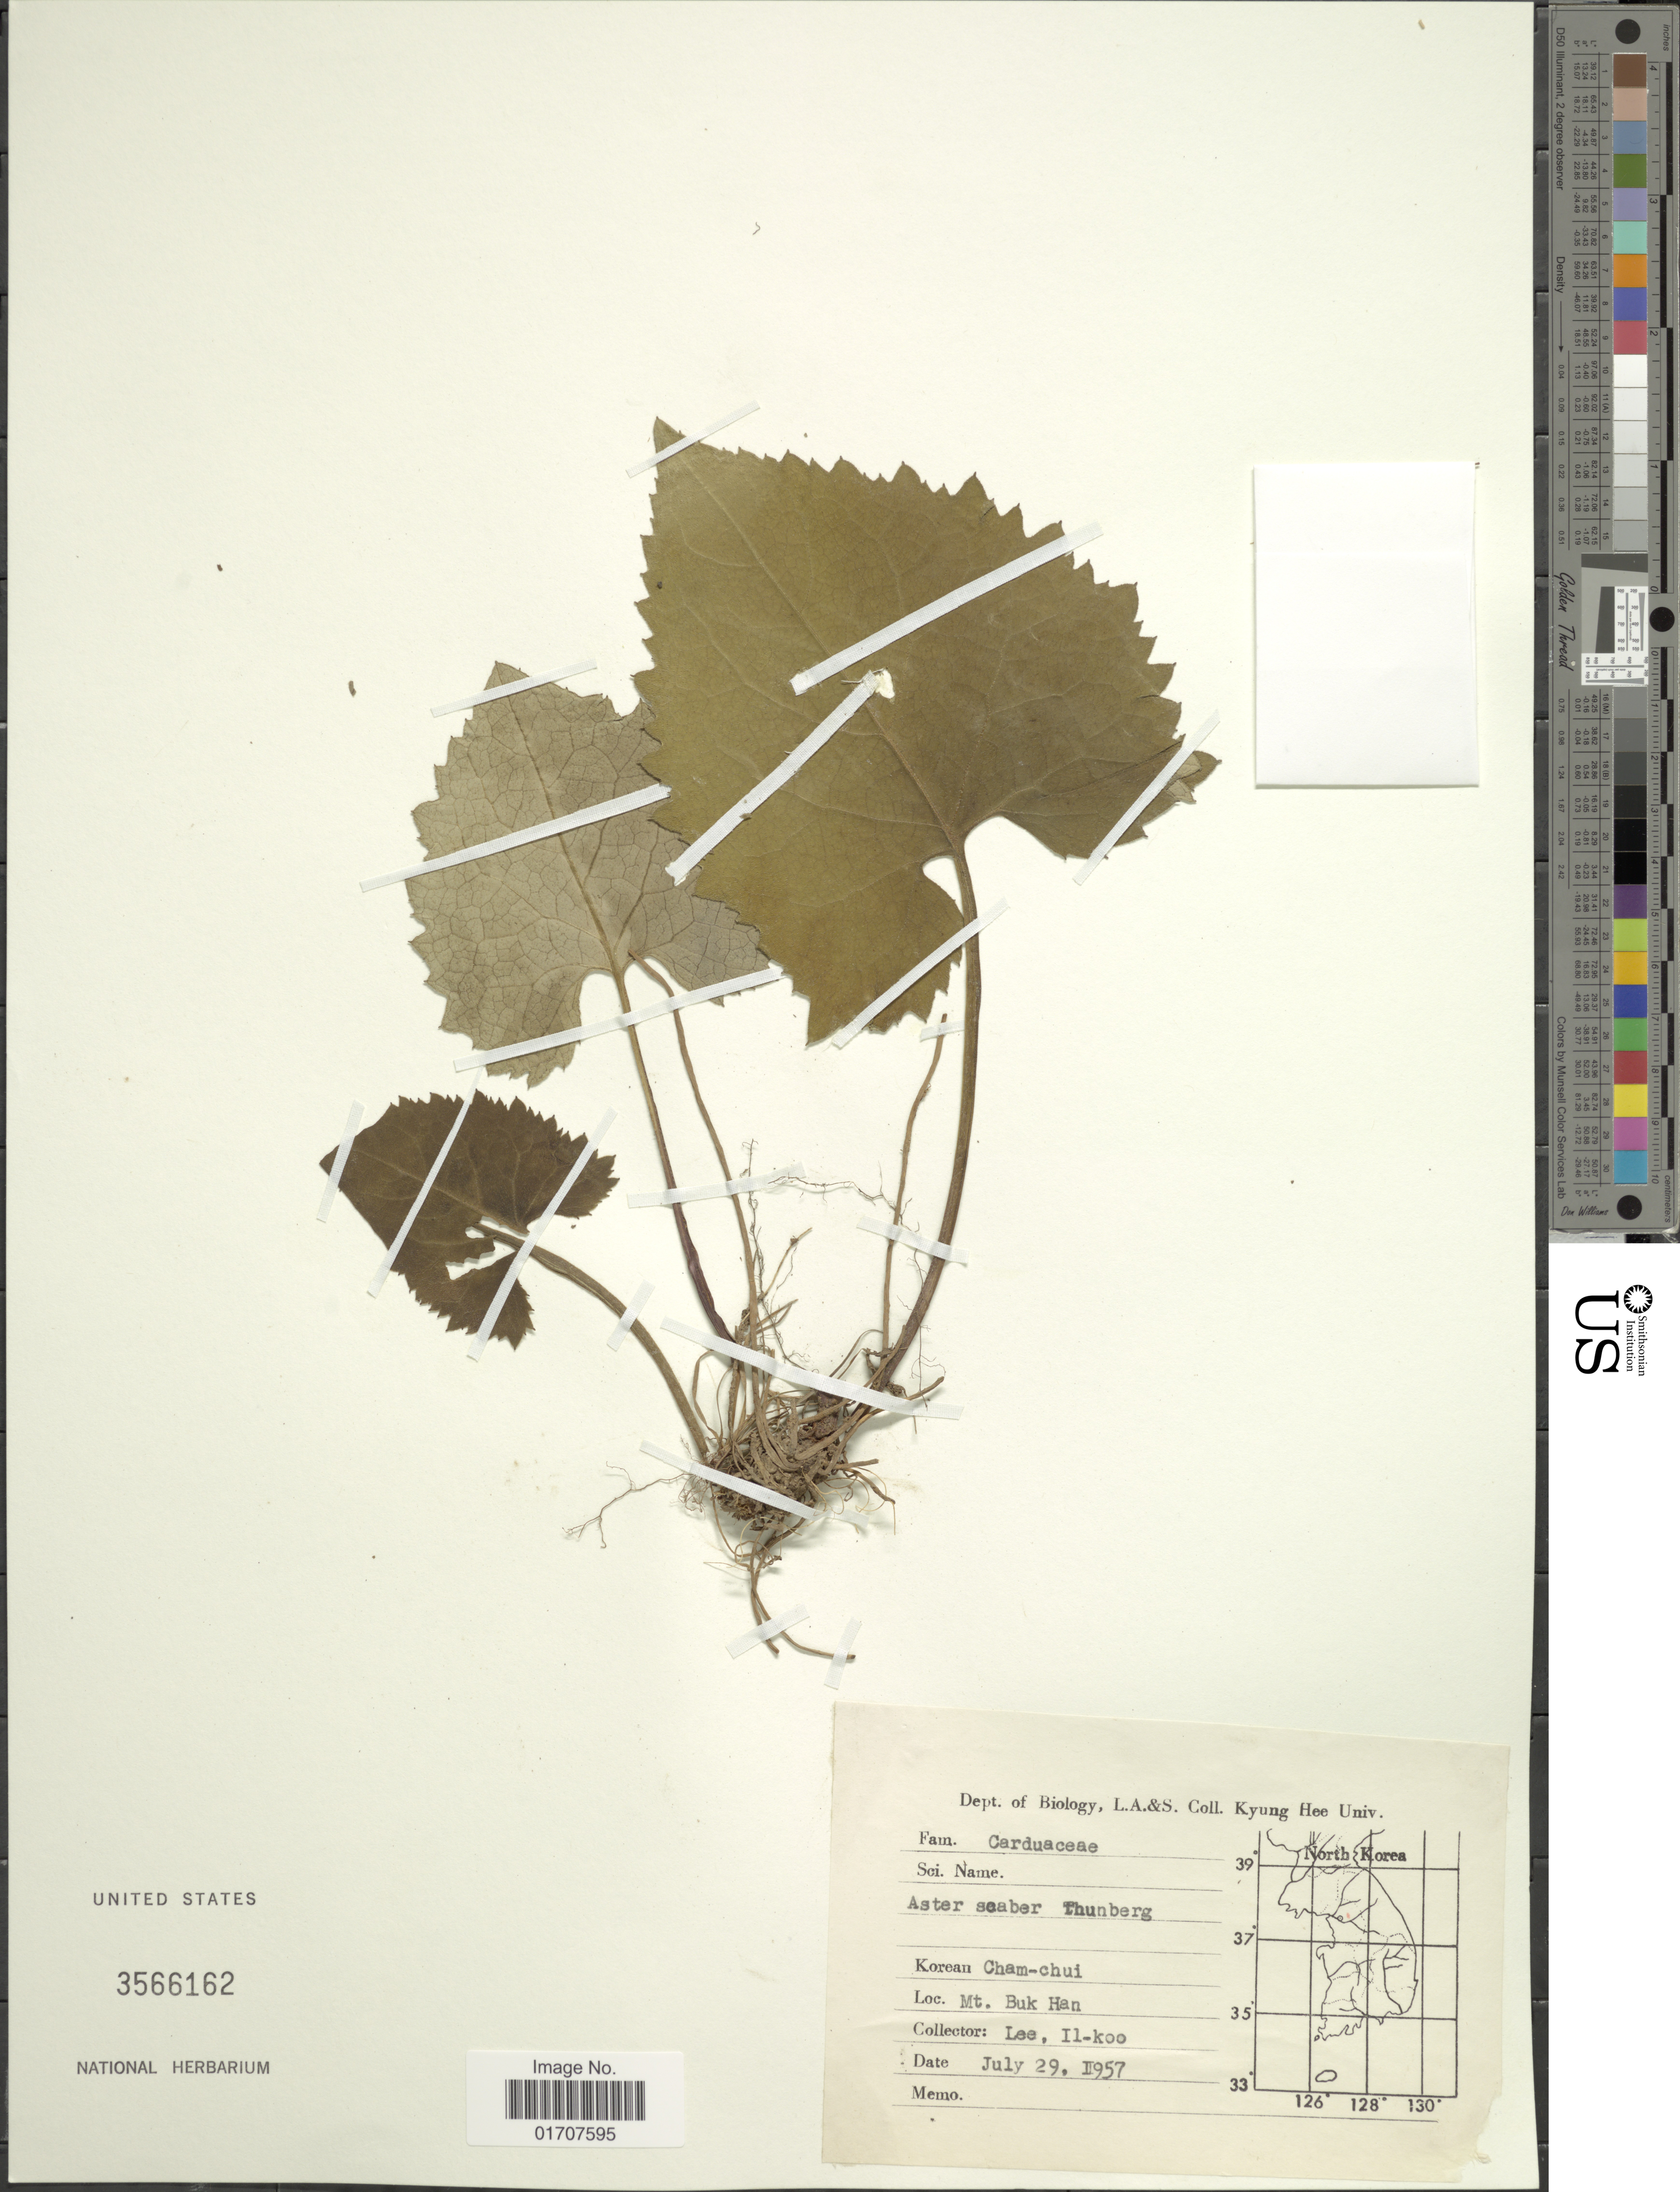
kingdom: Plantae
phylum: Tracheophyta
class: Magnoliopsida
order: Asterales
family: Asteraceae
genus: Doellingeria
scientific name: Doellingeria scaber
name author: (Thunb.) Nees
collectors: I. Lee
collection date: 1957-07-29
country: South Korea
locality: Mt. Buk Han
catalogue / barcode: US 3566162